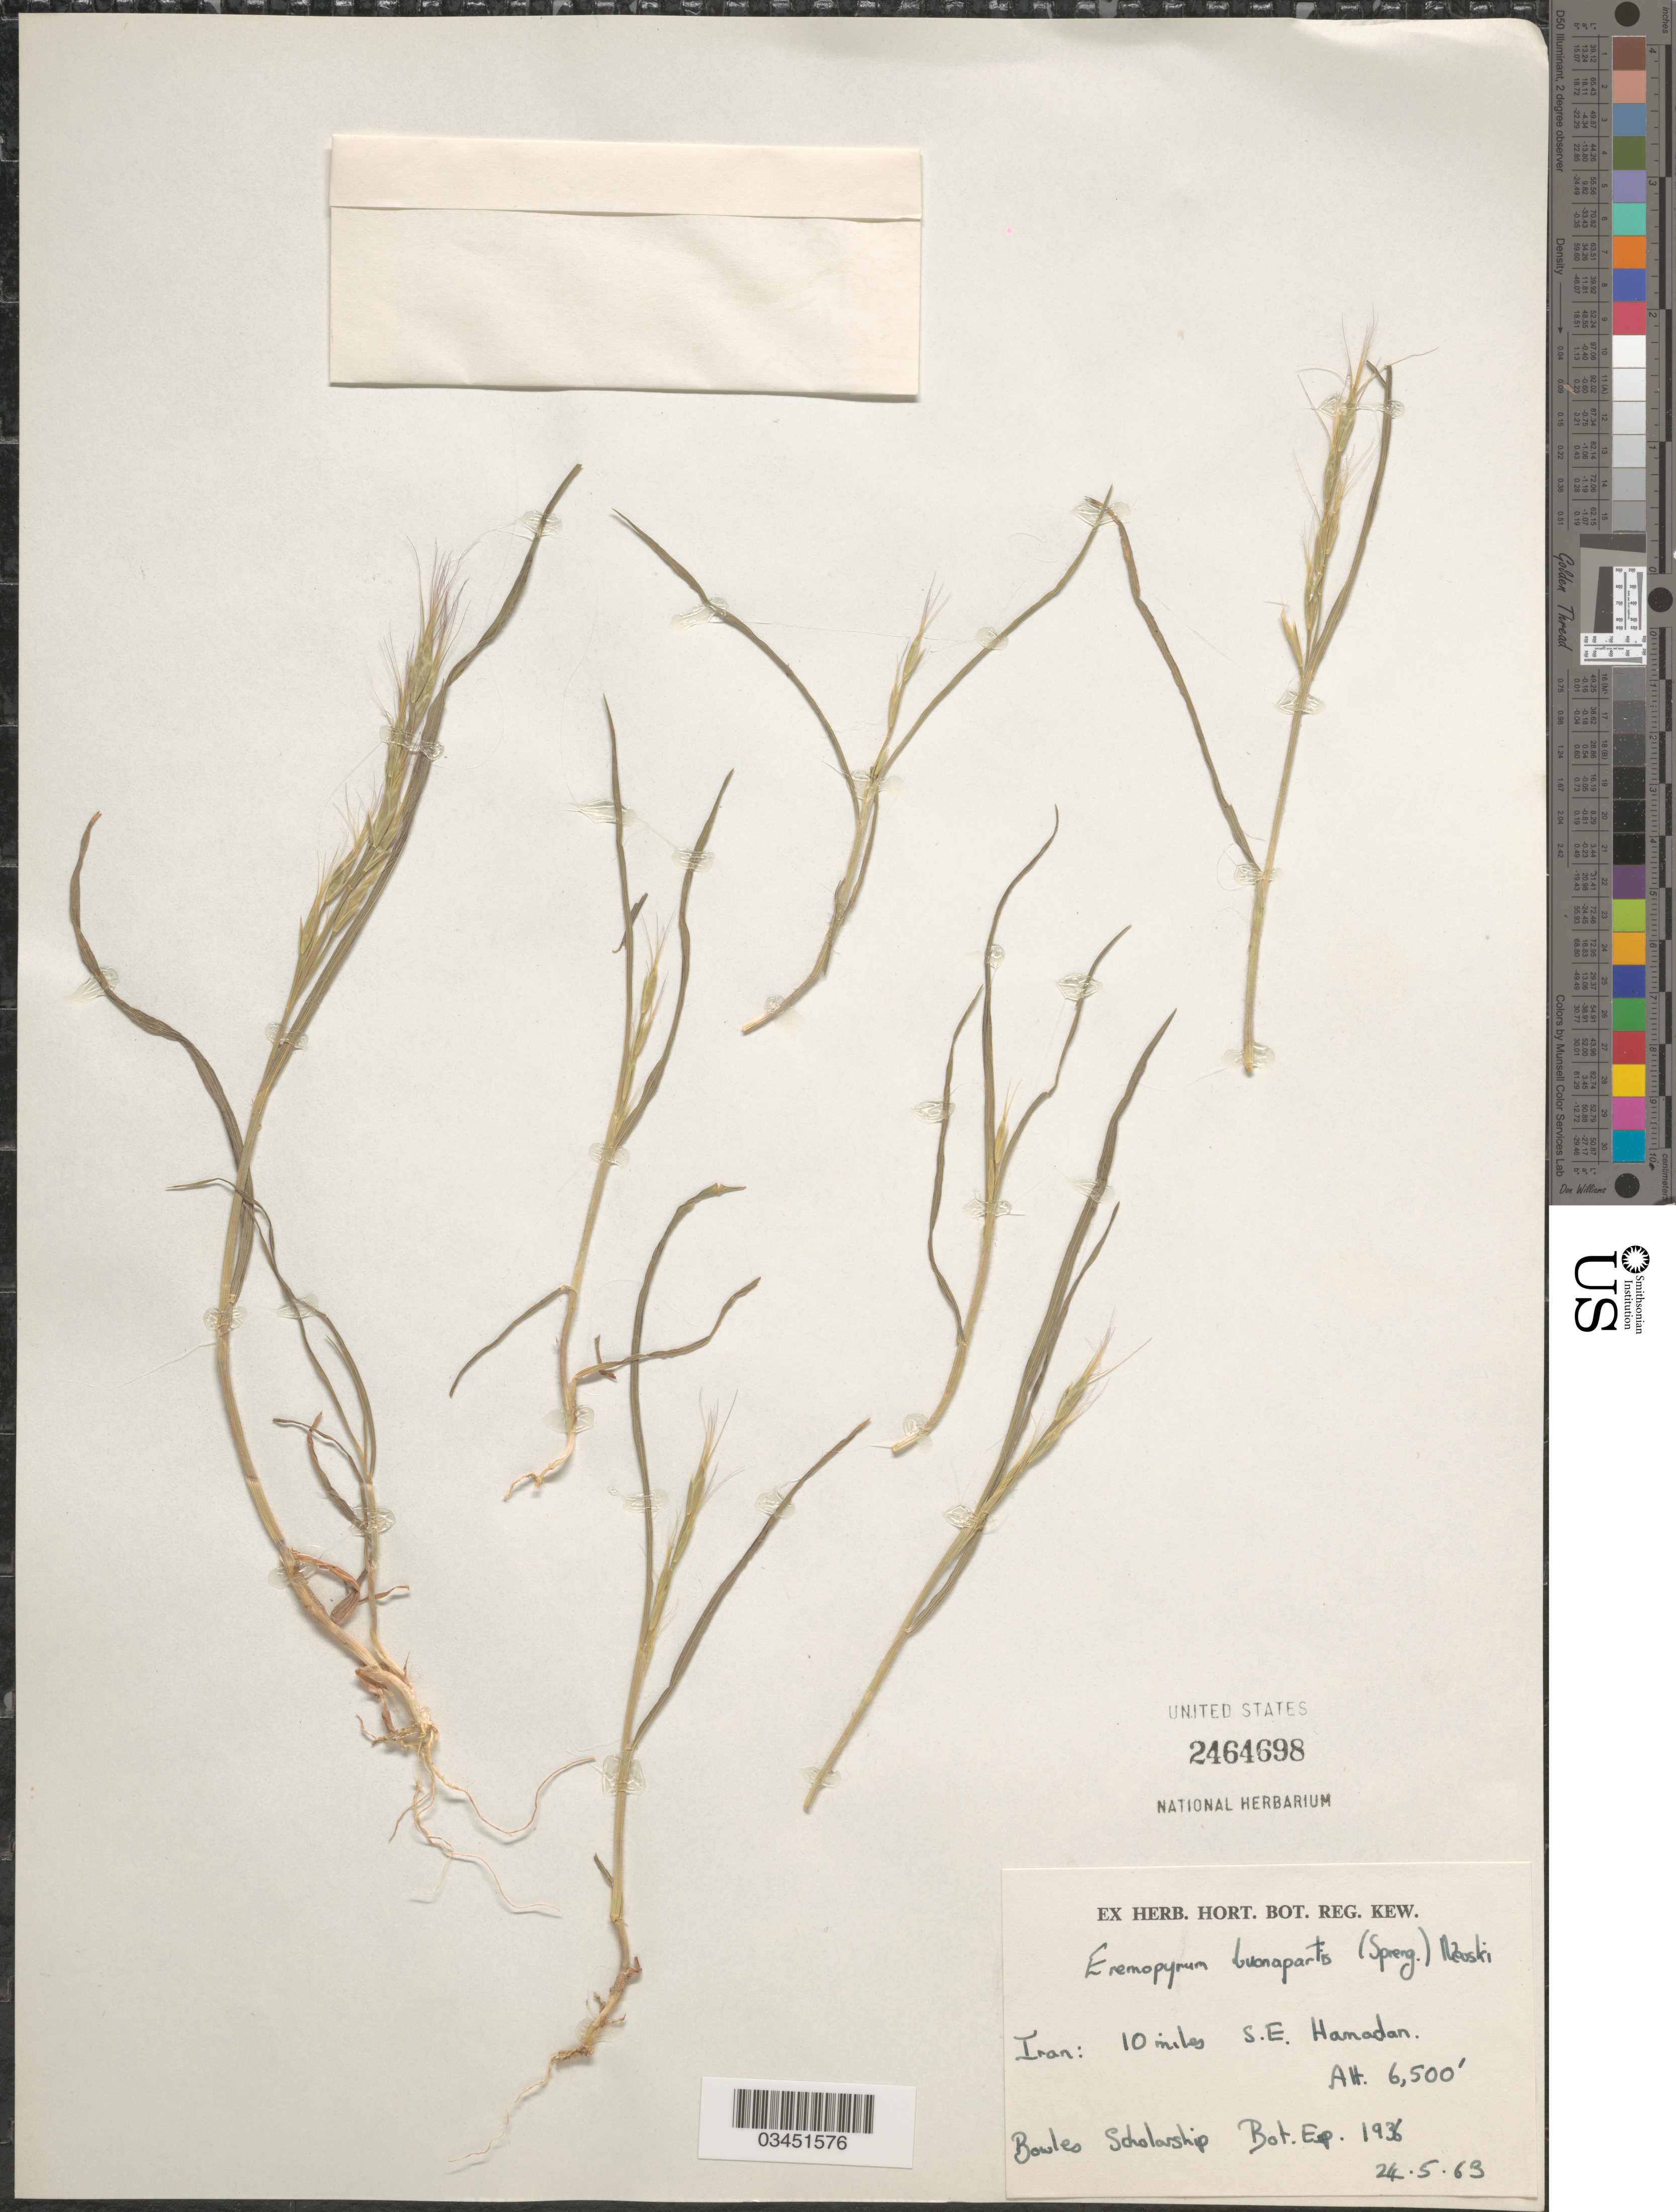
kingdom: Plantae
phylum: Tracheophyta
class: Liliopsida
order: Poales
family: Poaceae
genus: Eremopyrum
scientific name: Eremopyrum bonaepartis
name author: (Spreng.) Nevski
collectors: Bowles Scholarship Bot. Exped.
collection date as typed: Transcribed d/m/y: 24/5/63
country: Iran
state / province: Hamadan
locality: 10 miles S.E. Hamadan. Bowles Scholarship Bot. Exp. 1936.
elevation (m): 1981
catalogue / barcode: US 2464698